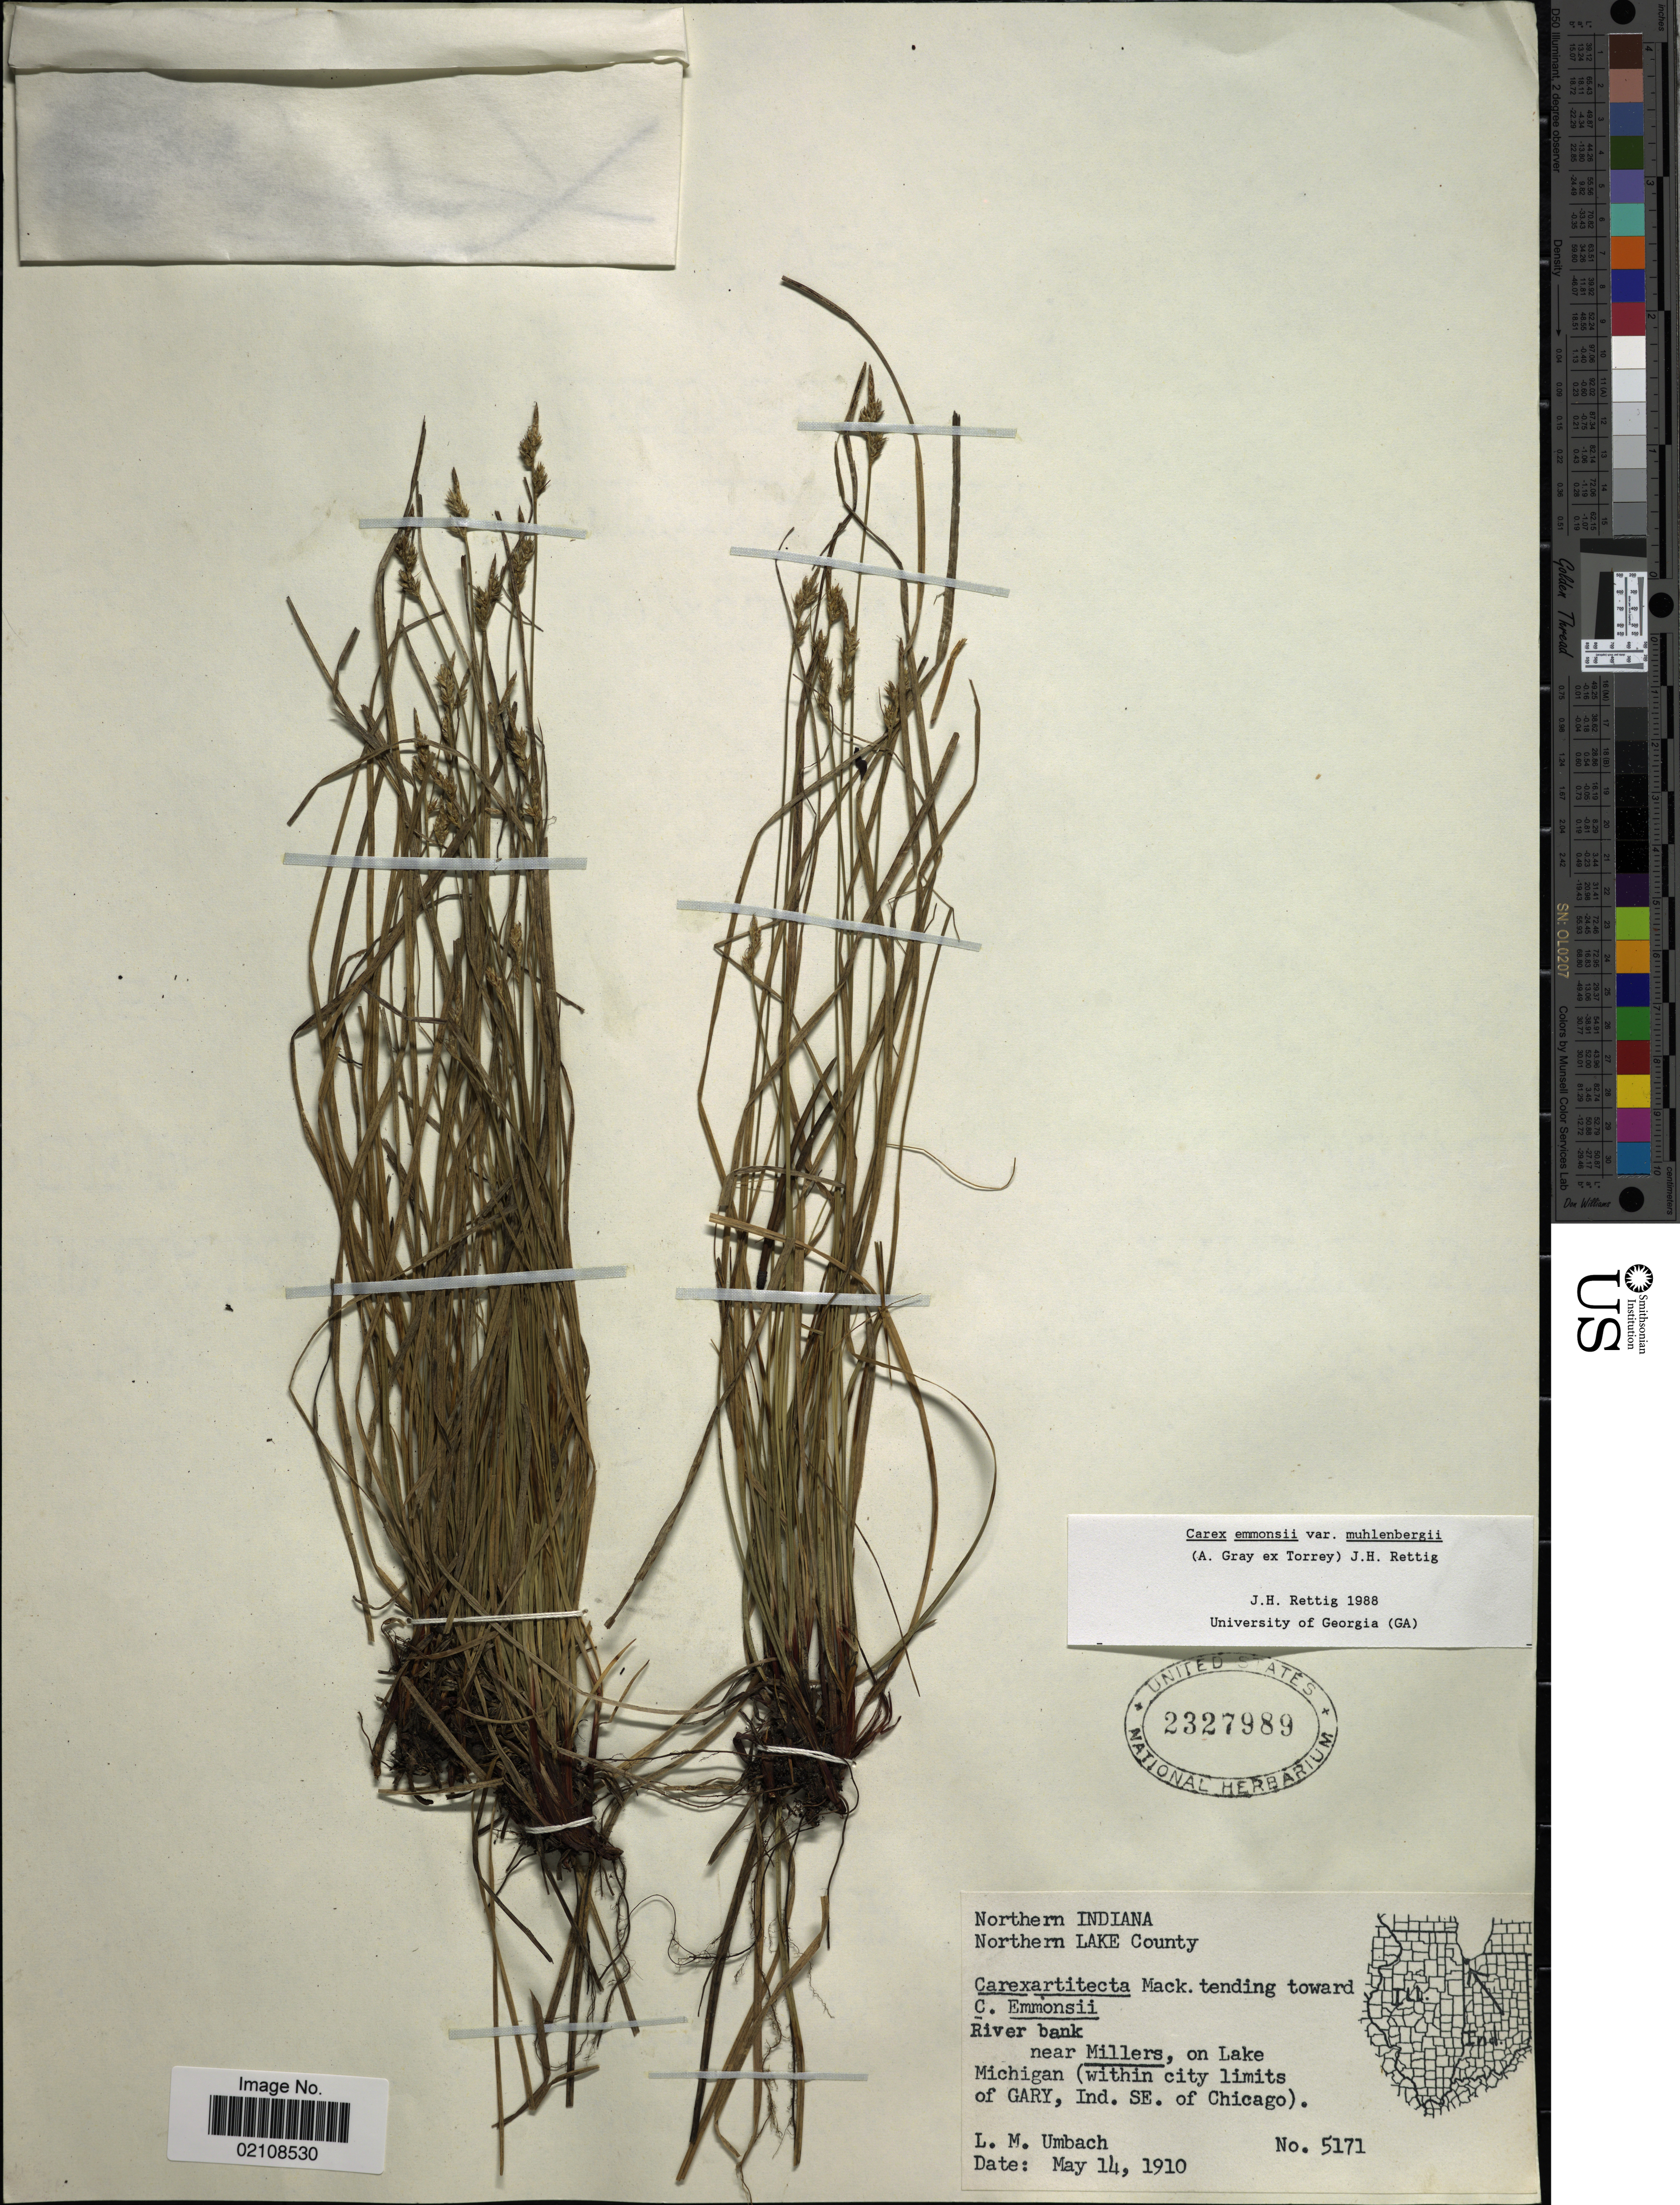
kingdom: Plantae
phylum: Tracheophyta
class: Liliopsida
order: Poales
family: Cyperaceae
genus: Carex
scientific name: Carex albicans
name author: Willd. ex Spreng.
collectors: L. M. Umbach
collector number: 5171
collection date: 1910-05-14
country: United States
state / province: Indiana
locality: Northern Indiana, Northern Lake County. River bank, near Millers, on Lake Michigan (within city limits of Gary, Ind. SE. of Chicago)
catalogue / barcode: US 2327989